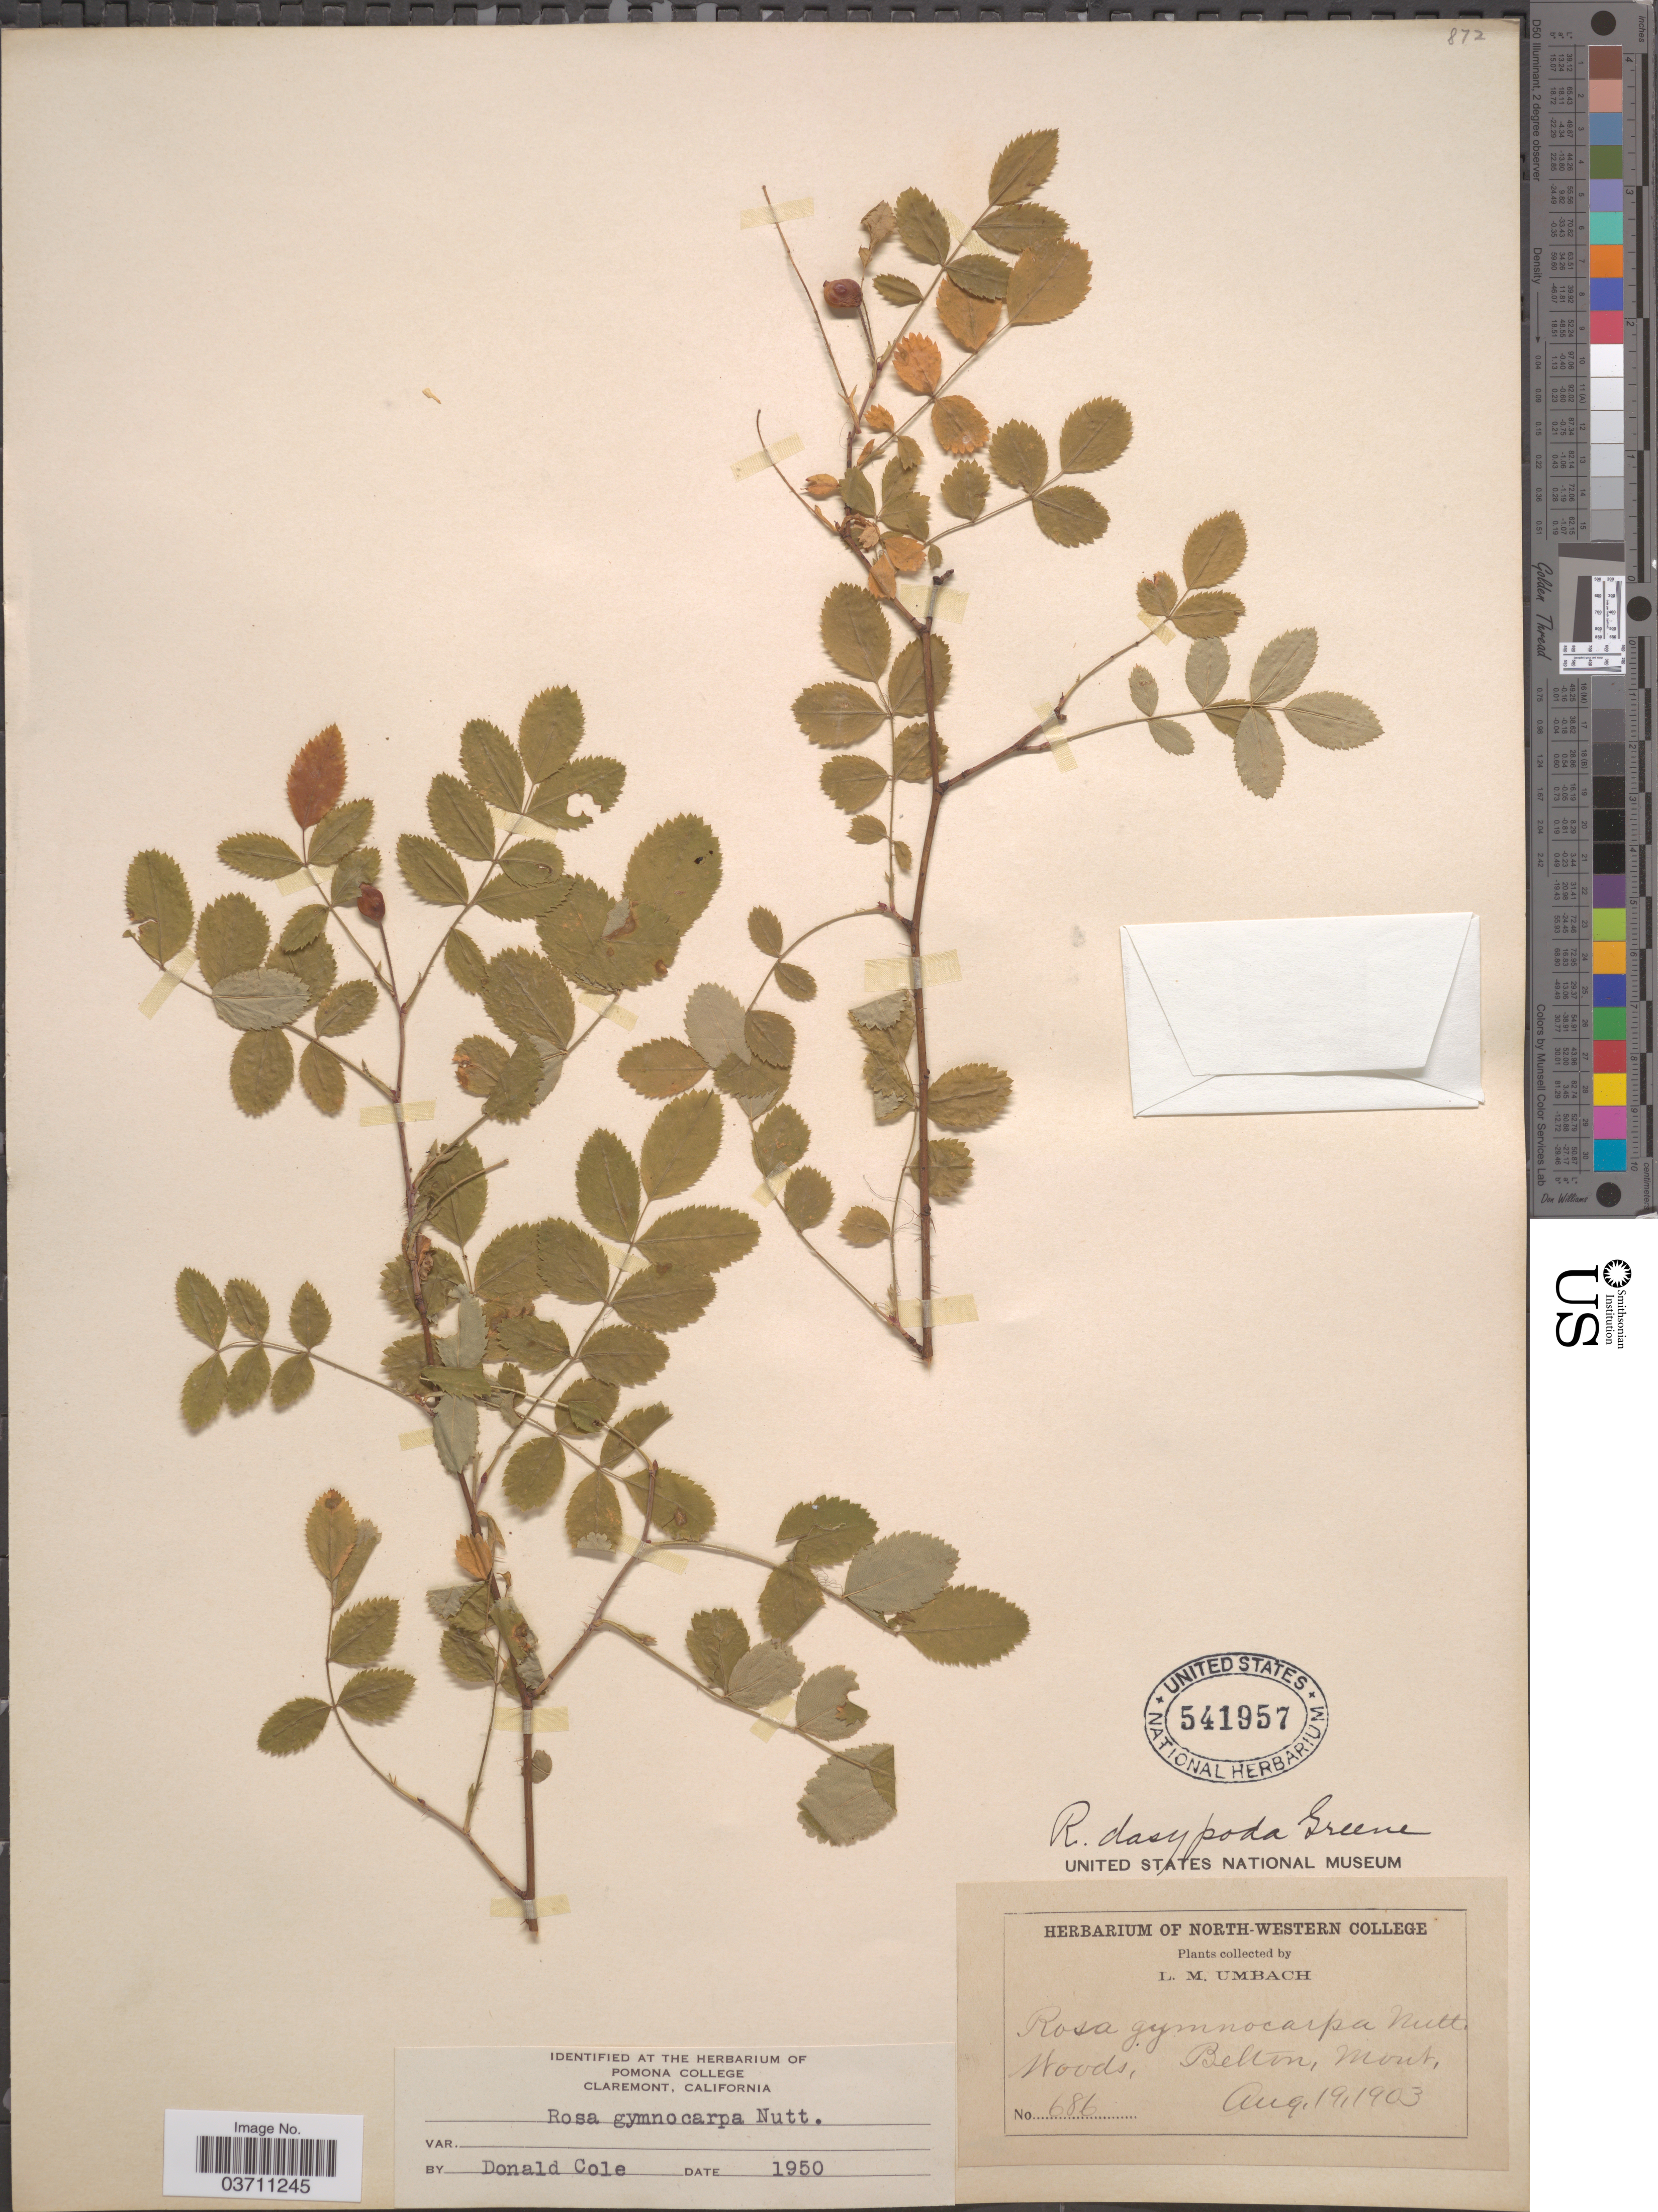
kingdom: Plantae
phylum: Tracheophyta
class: Magnoliopsida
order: Rosales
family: Rosaceae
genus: Rosa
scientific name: Rosa gymnocarpa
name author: Nutt.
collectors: L. M. Umbach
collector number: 686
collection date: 1903-08-19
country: United States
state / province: Montana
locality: Belton.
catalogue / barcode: US 541957